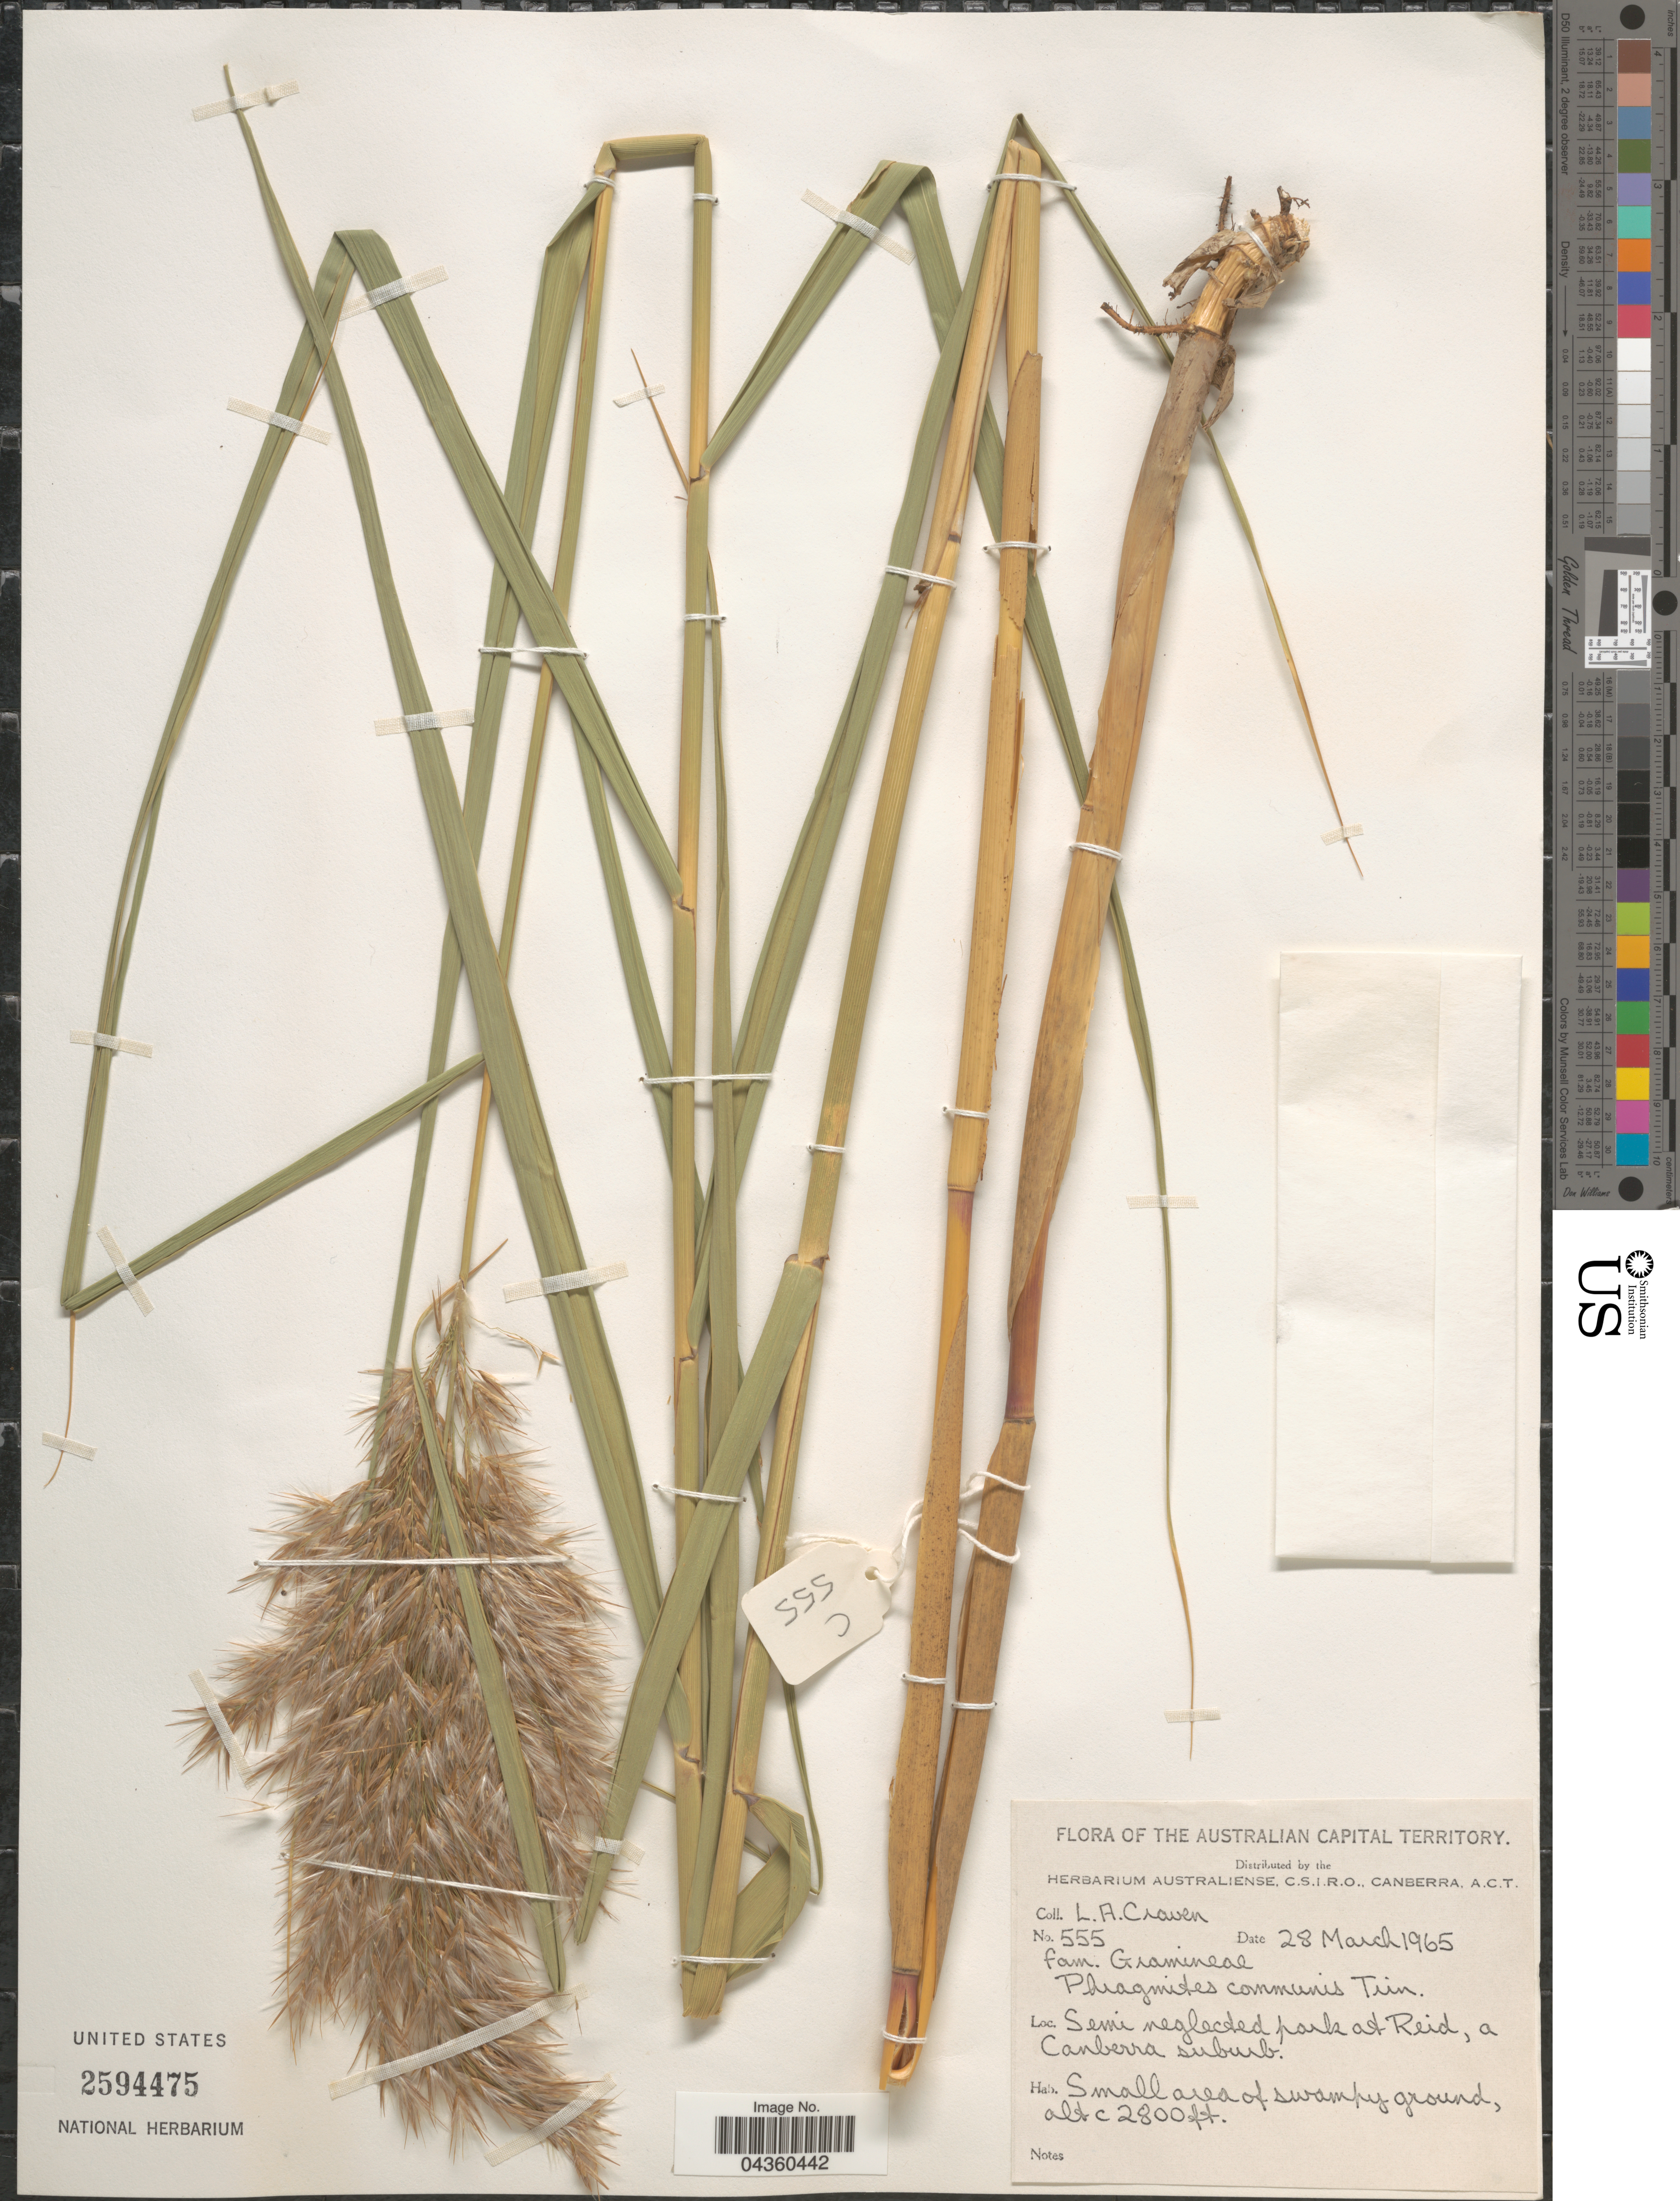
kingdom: Plantae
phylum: Tracheophyta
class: Liliopsida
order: Poales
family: Poaceae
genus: Phragmites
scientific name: Phragmites australis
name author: (Cav.) Trin. ex Steud.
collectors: L. A. Craven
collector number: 555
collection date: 1965-03-28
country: Australia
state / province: Australian Capital Territory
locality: The Australian Capital Territory. Semi neglected park at Reid, a Canberra suburb.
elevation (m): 853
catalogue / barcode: US 2594475